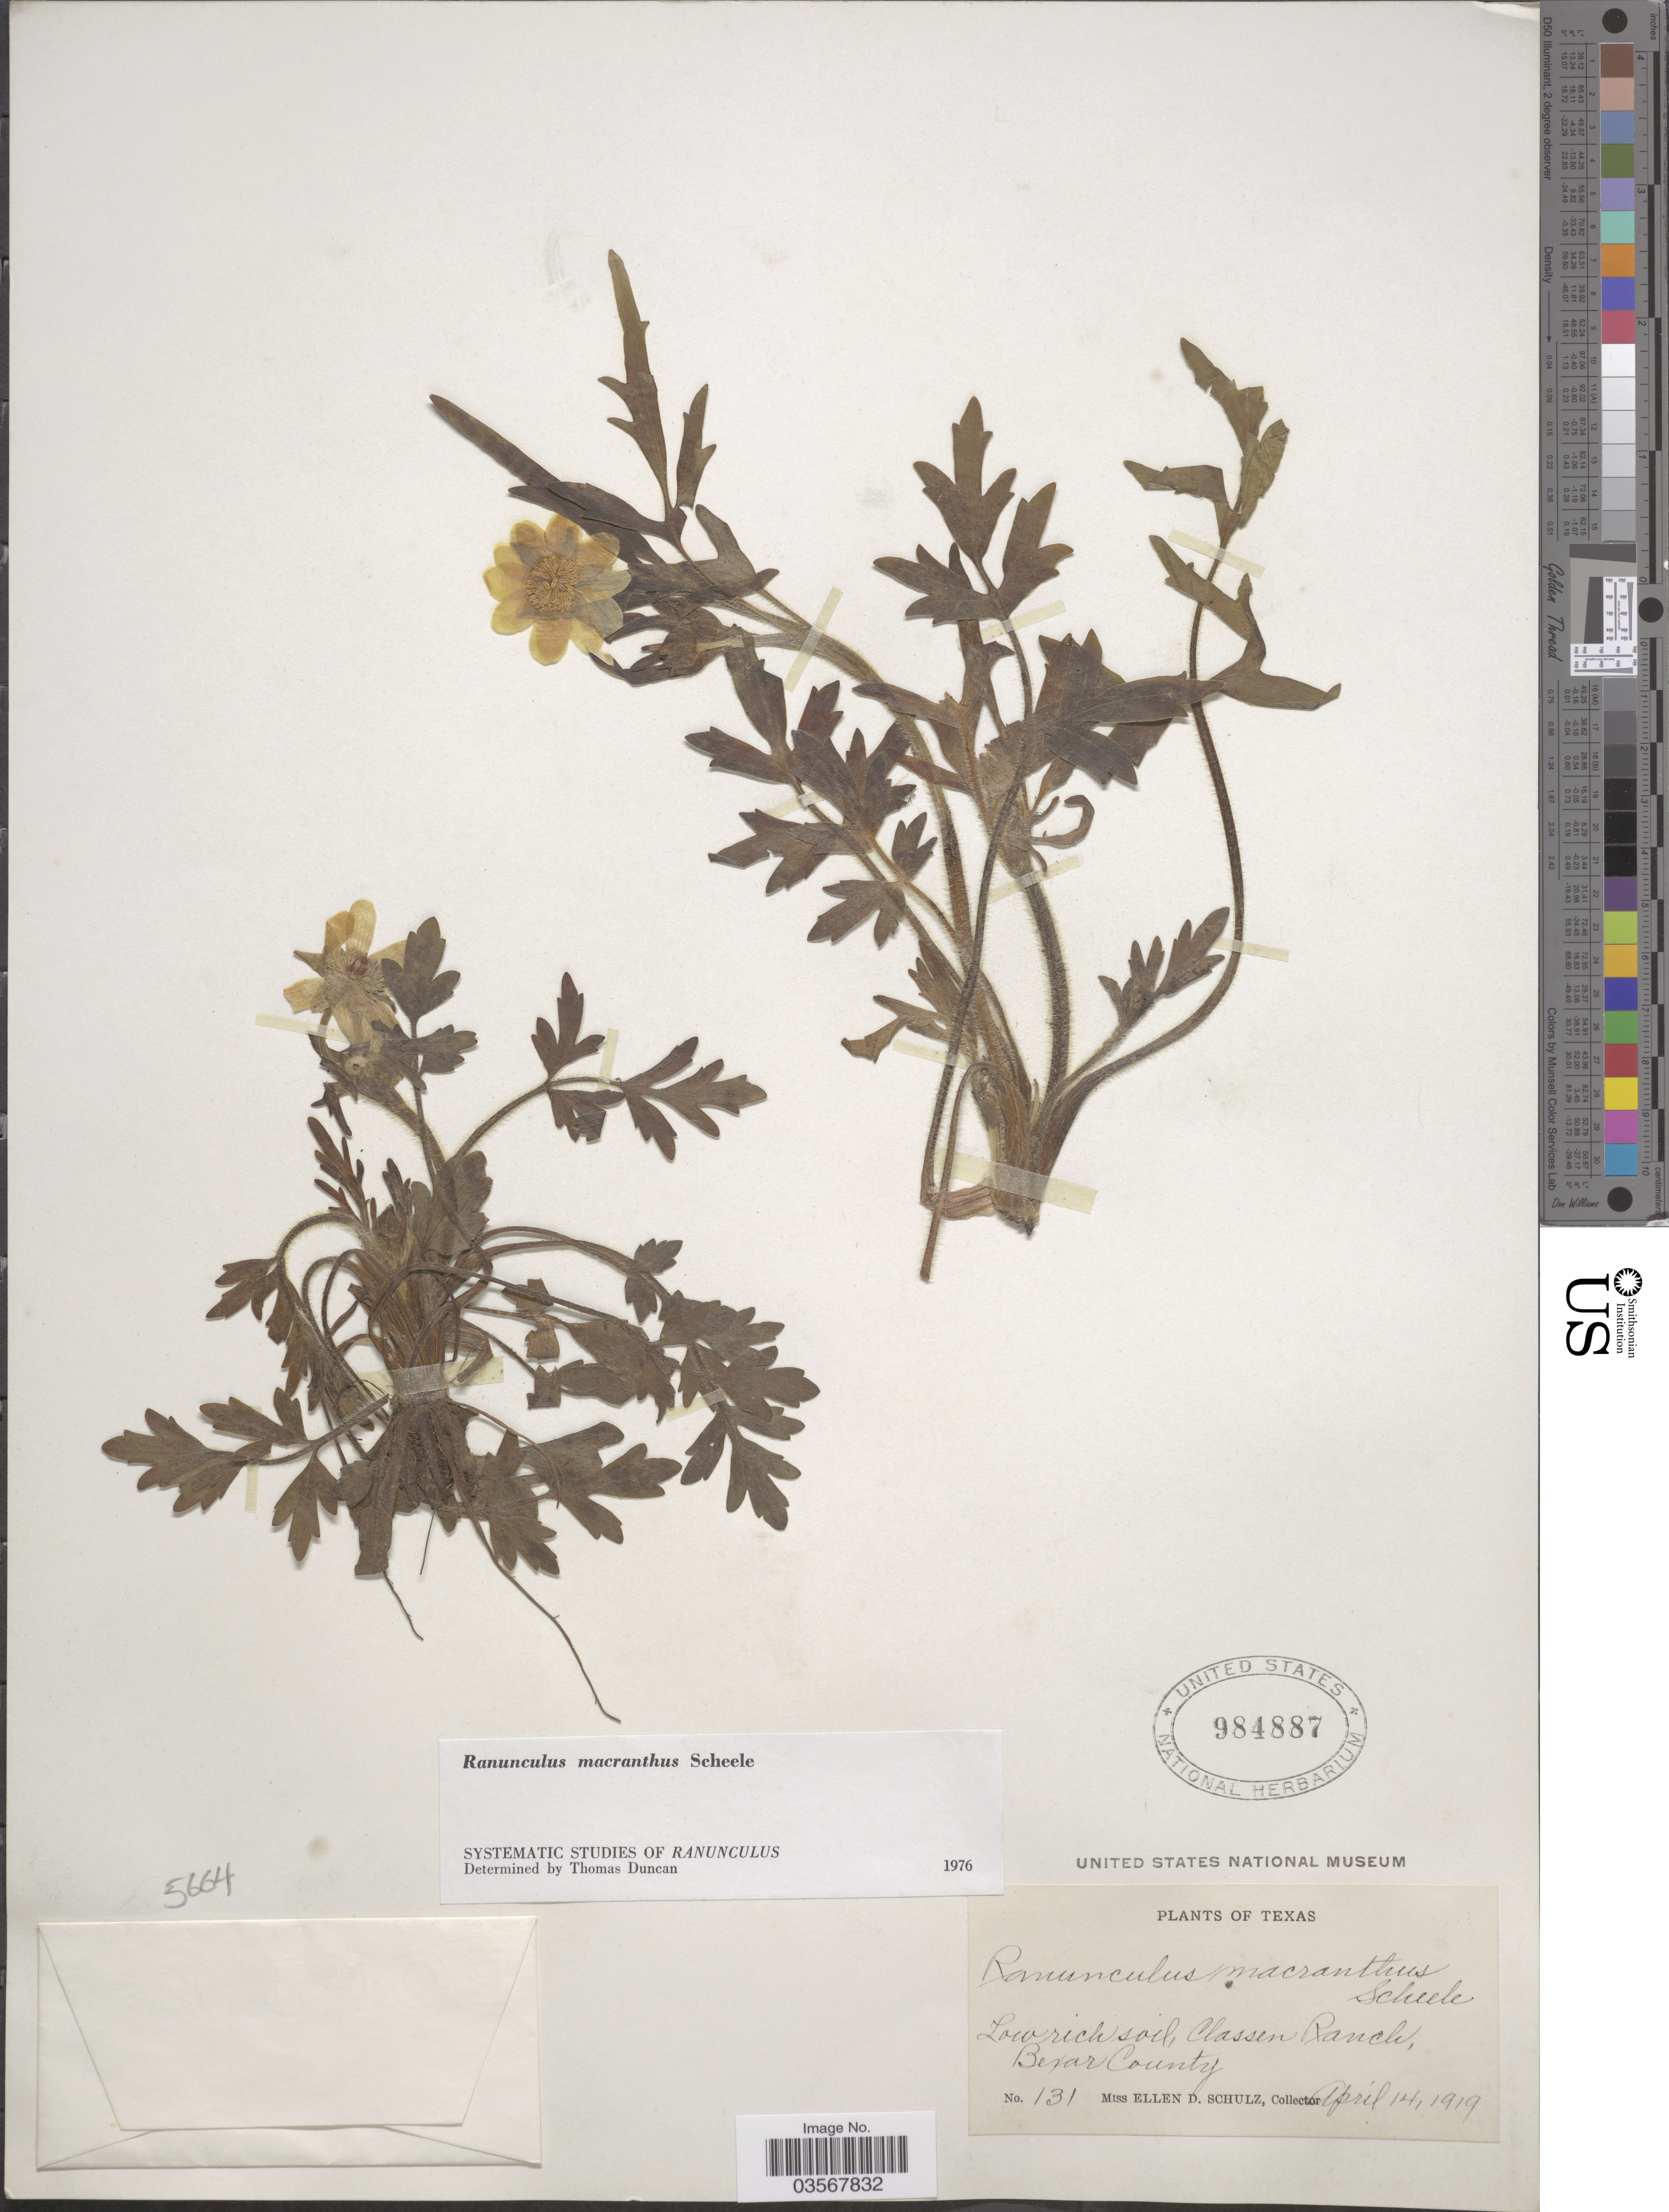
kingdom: Plantae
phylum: Tracheophyta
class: Magnoliopsida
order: Ranunculales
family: Ranunculaceae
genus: Ranunculus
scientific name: Ranunculus macranthus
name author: Scheele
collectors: E. D. Schulz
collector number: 131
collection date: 1919-04-14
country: United States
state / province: Texas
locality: Classen Ranch, Bexar County.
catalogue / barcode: US 984887